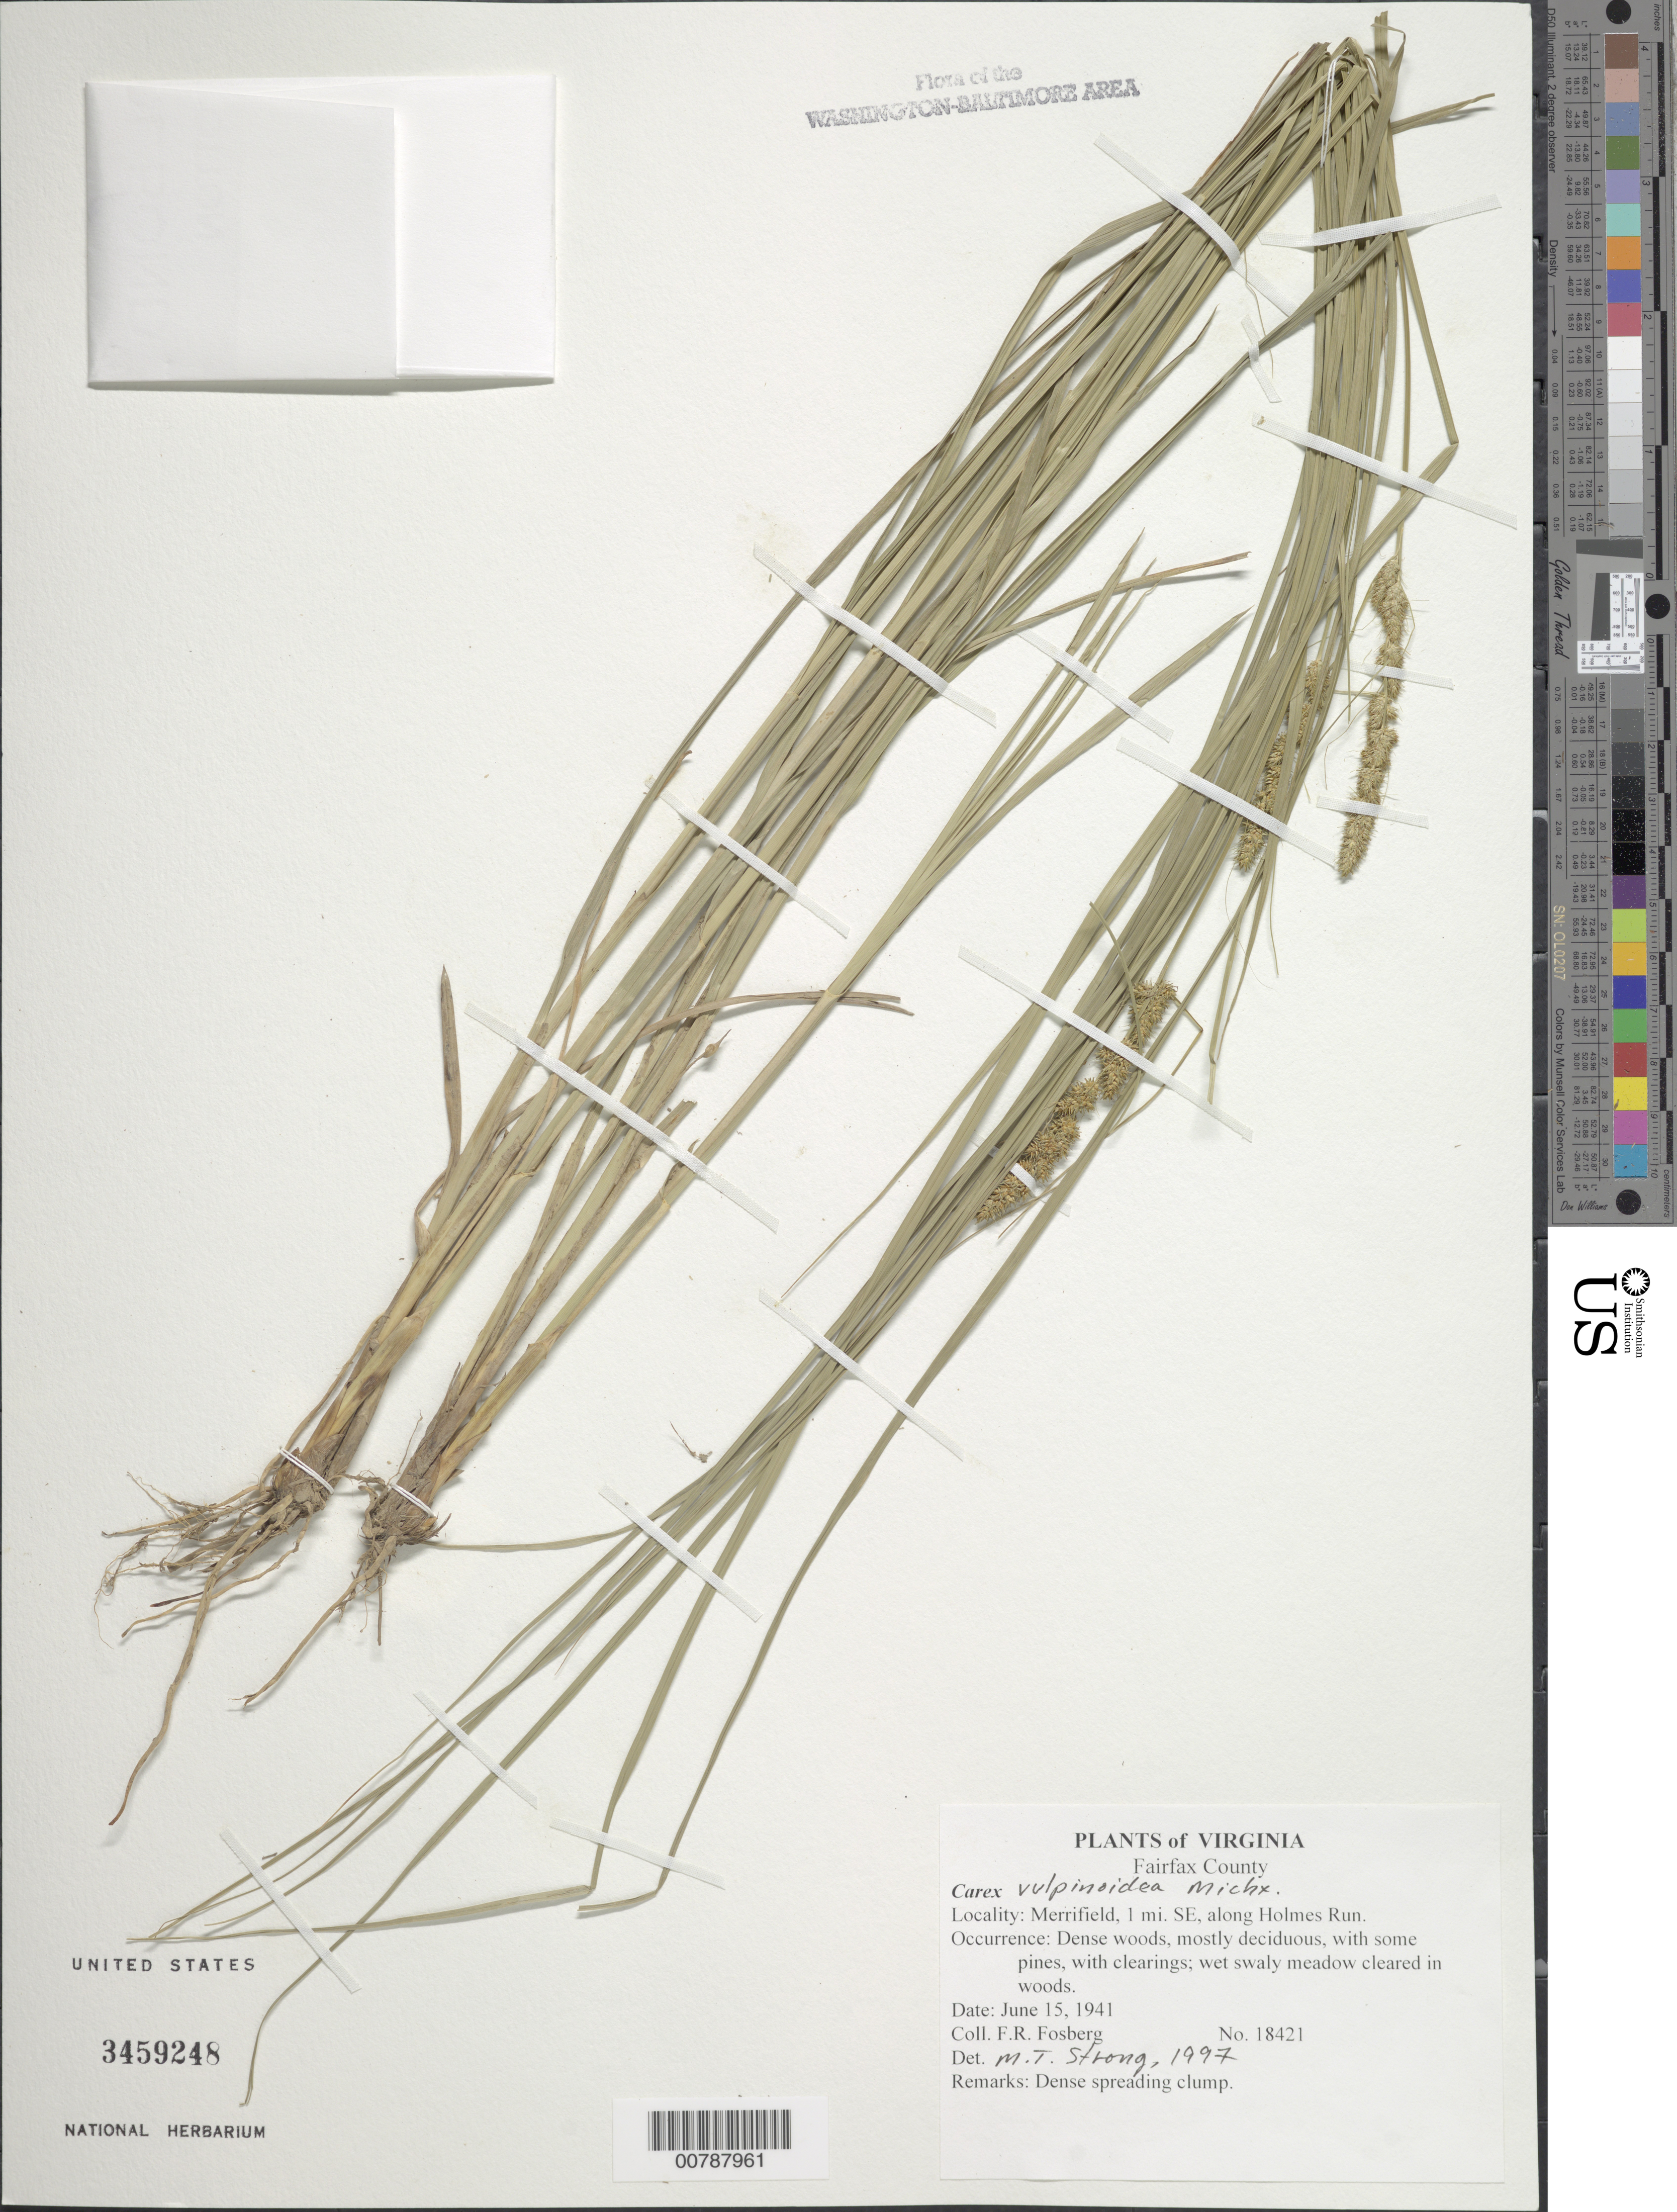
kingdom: Plantae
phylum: Tracheophyta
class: Liliopsida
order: Poales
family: Cyperaceae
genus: Carex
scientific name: Carex vulpinoidea Michx.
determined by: Strong, M. T., (US), Smithsonian Institution - National Museum of Natural History (UNITED STATES)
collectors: F. R. Fosberg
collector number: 18421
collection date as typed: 15 Jun 1941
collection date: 1941-06-15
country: United States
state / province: Virginia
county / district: Fairfax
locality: Merrifield, 1 mi. SE, along Holmes Run.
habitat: Dense woods, mostly deciduous, with some pines, with clearings; wet swaly cleared in woods, abundant in wetter places.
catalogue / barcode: US 3459248